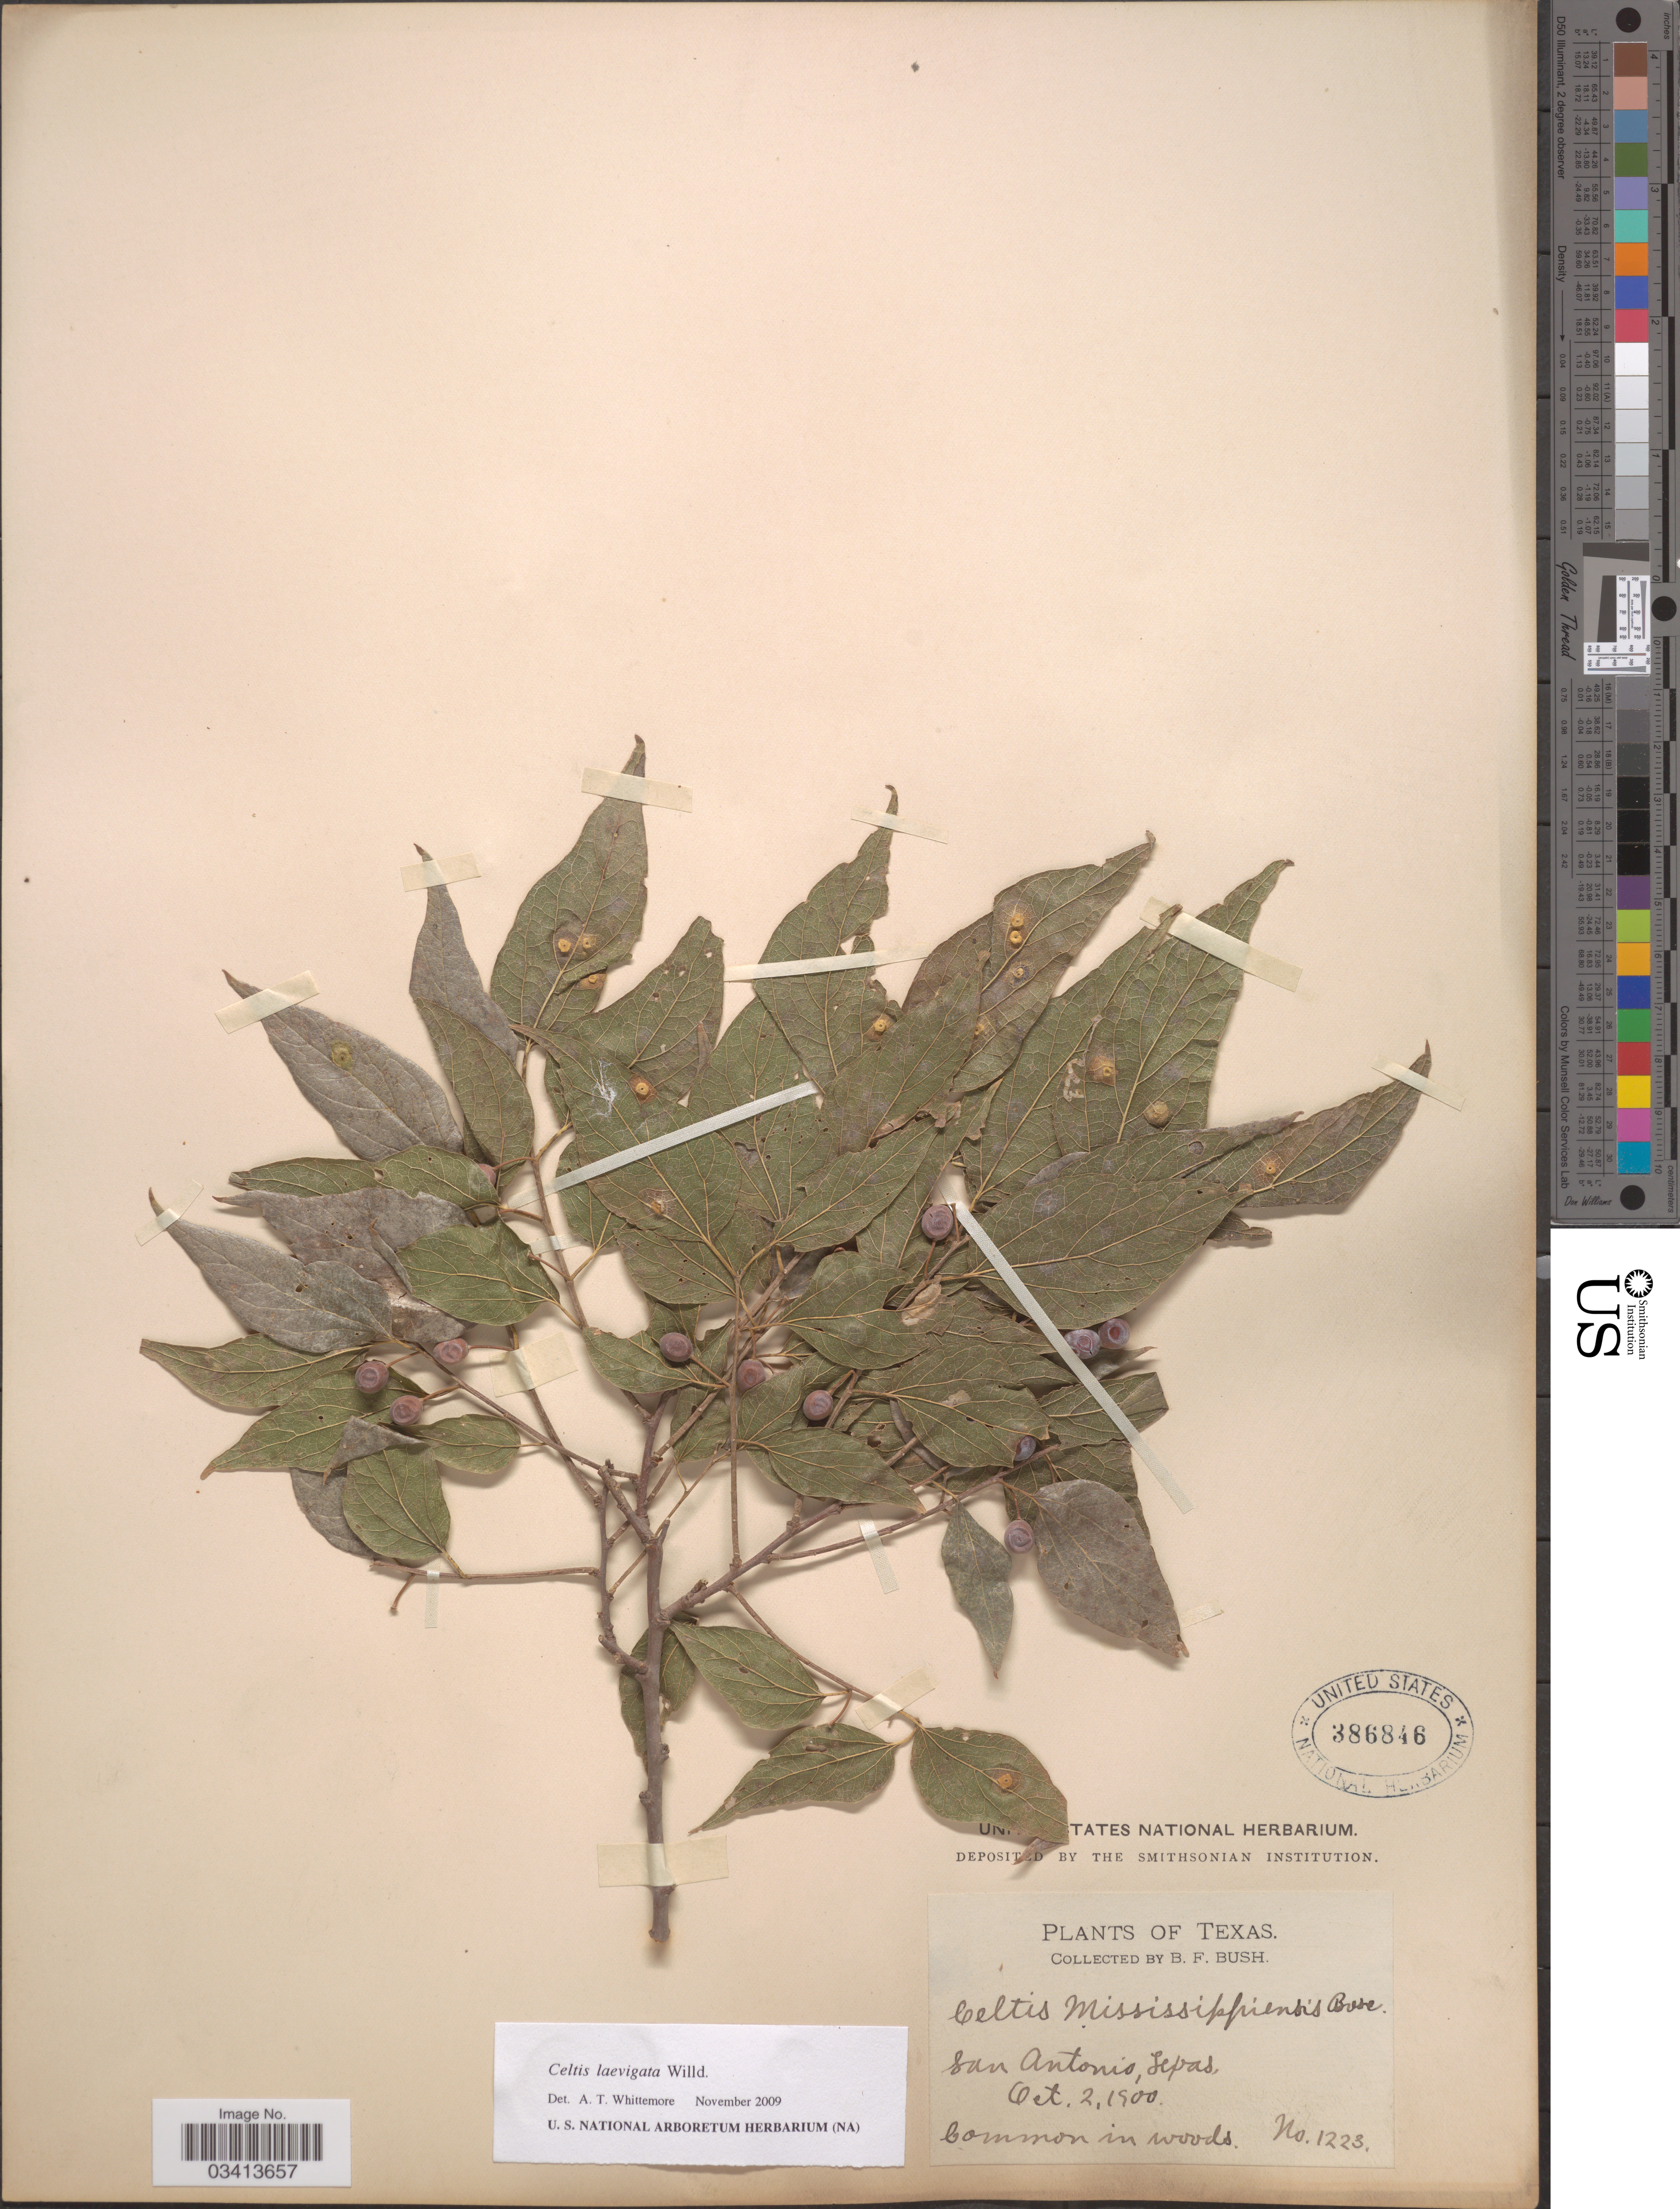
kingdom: Plantae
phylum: Tracheophyta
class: Magnoliopsida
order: Rosales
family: Cannabaceae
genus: Celtis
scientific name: Celtis laevigata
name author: Willd.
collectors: B. F. Bush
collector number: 1223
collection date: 1900-10-02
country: United States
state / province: Texas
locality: San Antonio.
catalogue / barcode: US 386846